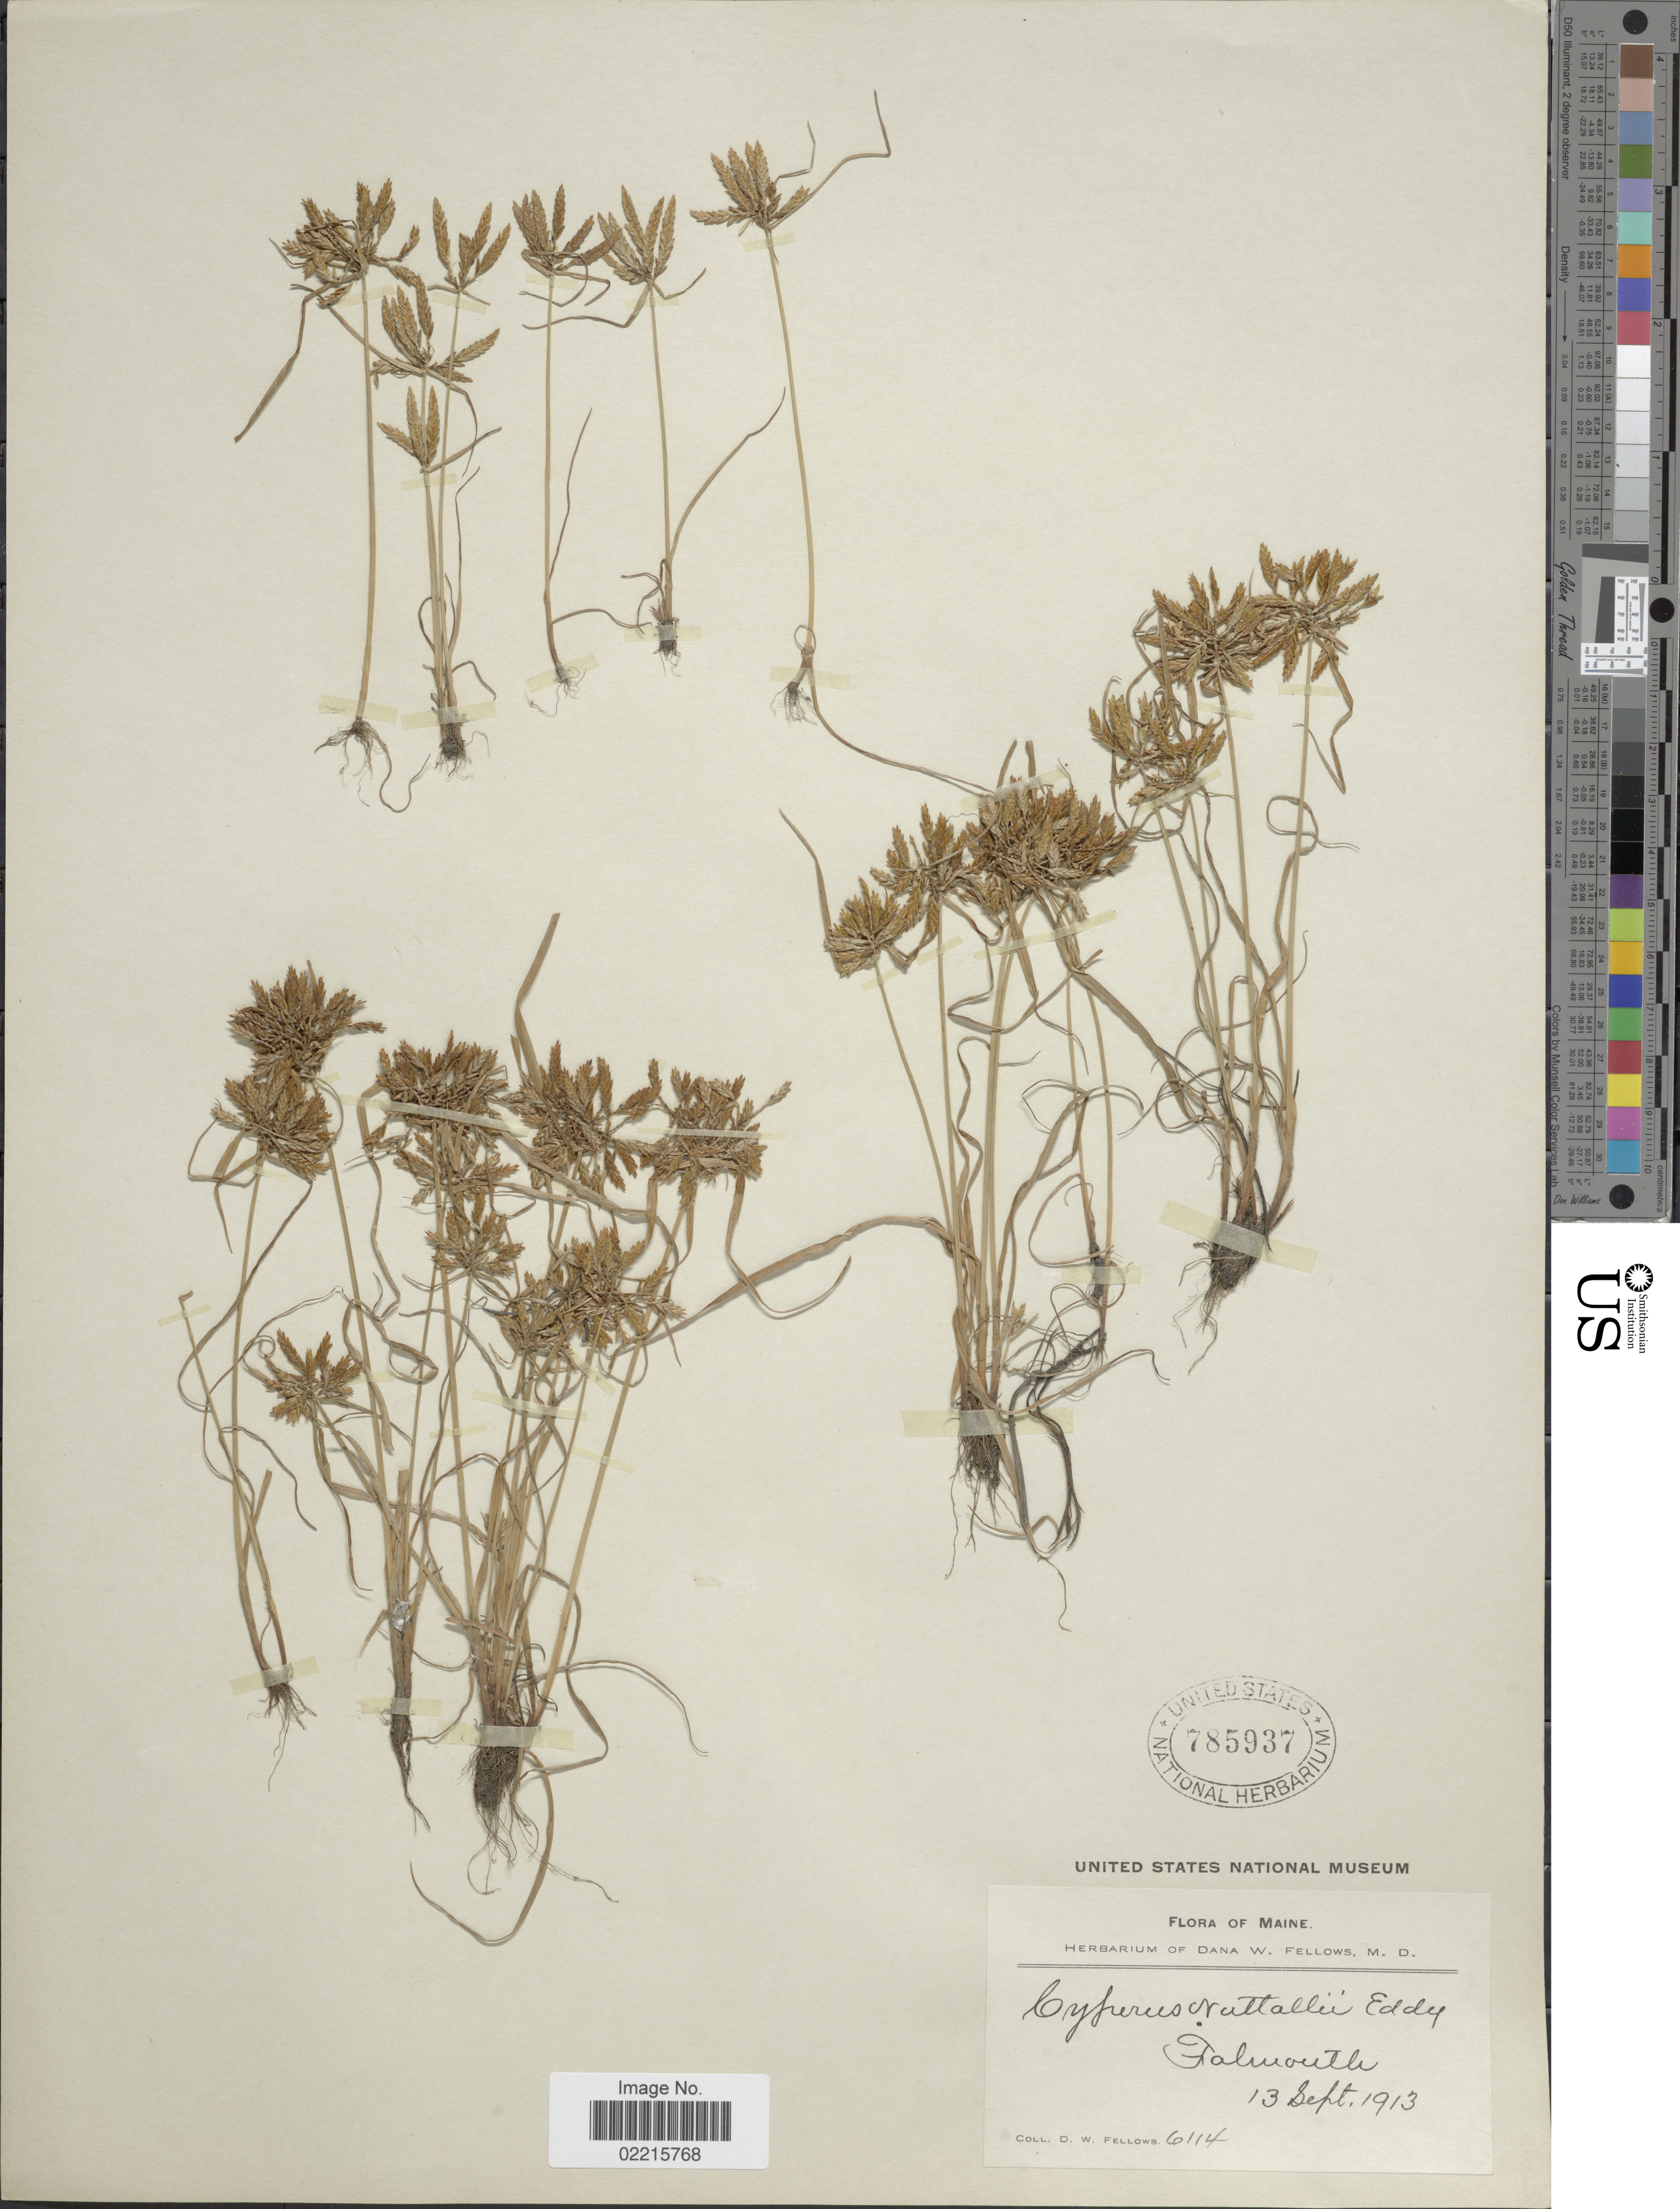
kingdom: Plantae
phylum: Tracheophyta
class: Liliopsida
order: Poales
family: Cyperaceae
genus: Cyperus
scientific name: Cyperus filicinus Vahl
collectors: D. W. Fellows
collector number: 6114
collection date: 1913-09-13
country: United States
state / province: Maine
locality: Falmouth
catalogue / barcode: US 785937